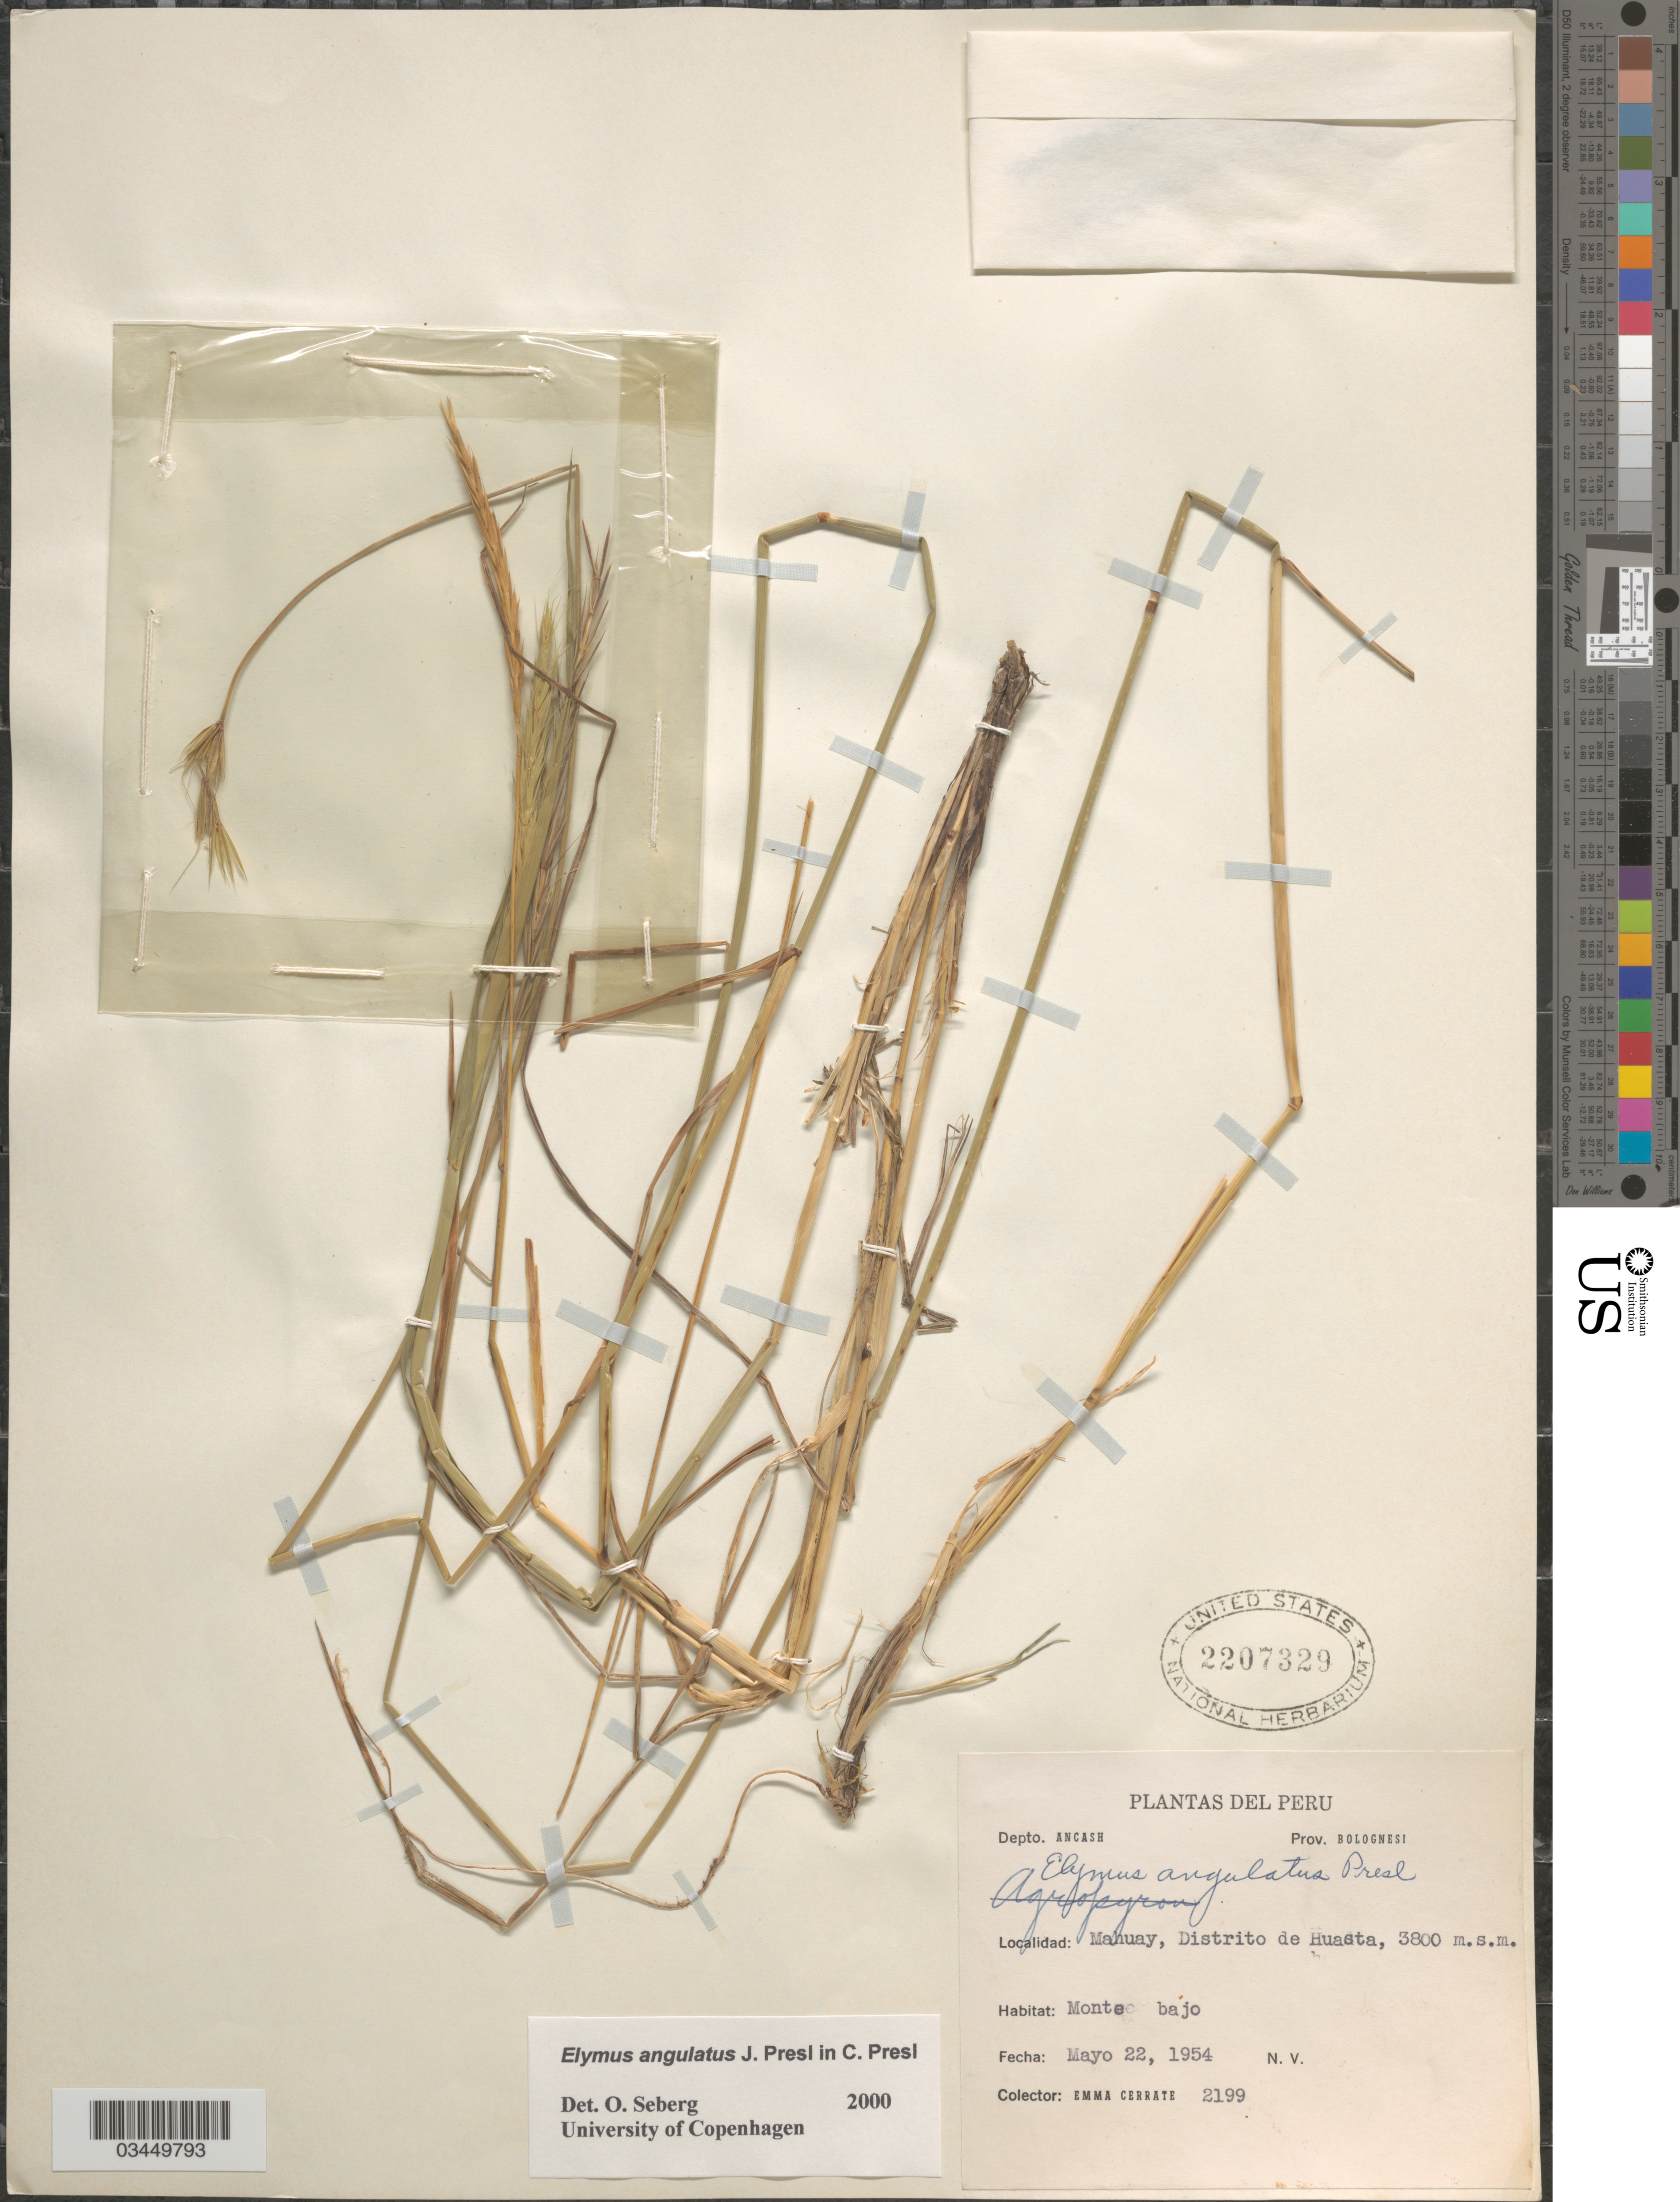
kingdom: Plantae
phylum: Tracheophyta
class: Liliopsida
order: Poales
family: Poaceae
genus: Elymus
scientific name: Elymus angulatus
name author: J. Presl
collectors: E. Cerrate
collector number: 2199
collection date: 1954-05-22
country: Peru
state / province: Ancash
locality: Depto. Ancash. Prov. Bolognesi. Mahuay, Distrito de Huasta.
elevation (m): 3800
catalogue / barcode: US 2207329